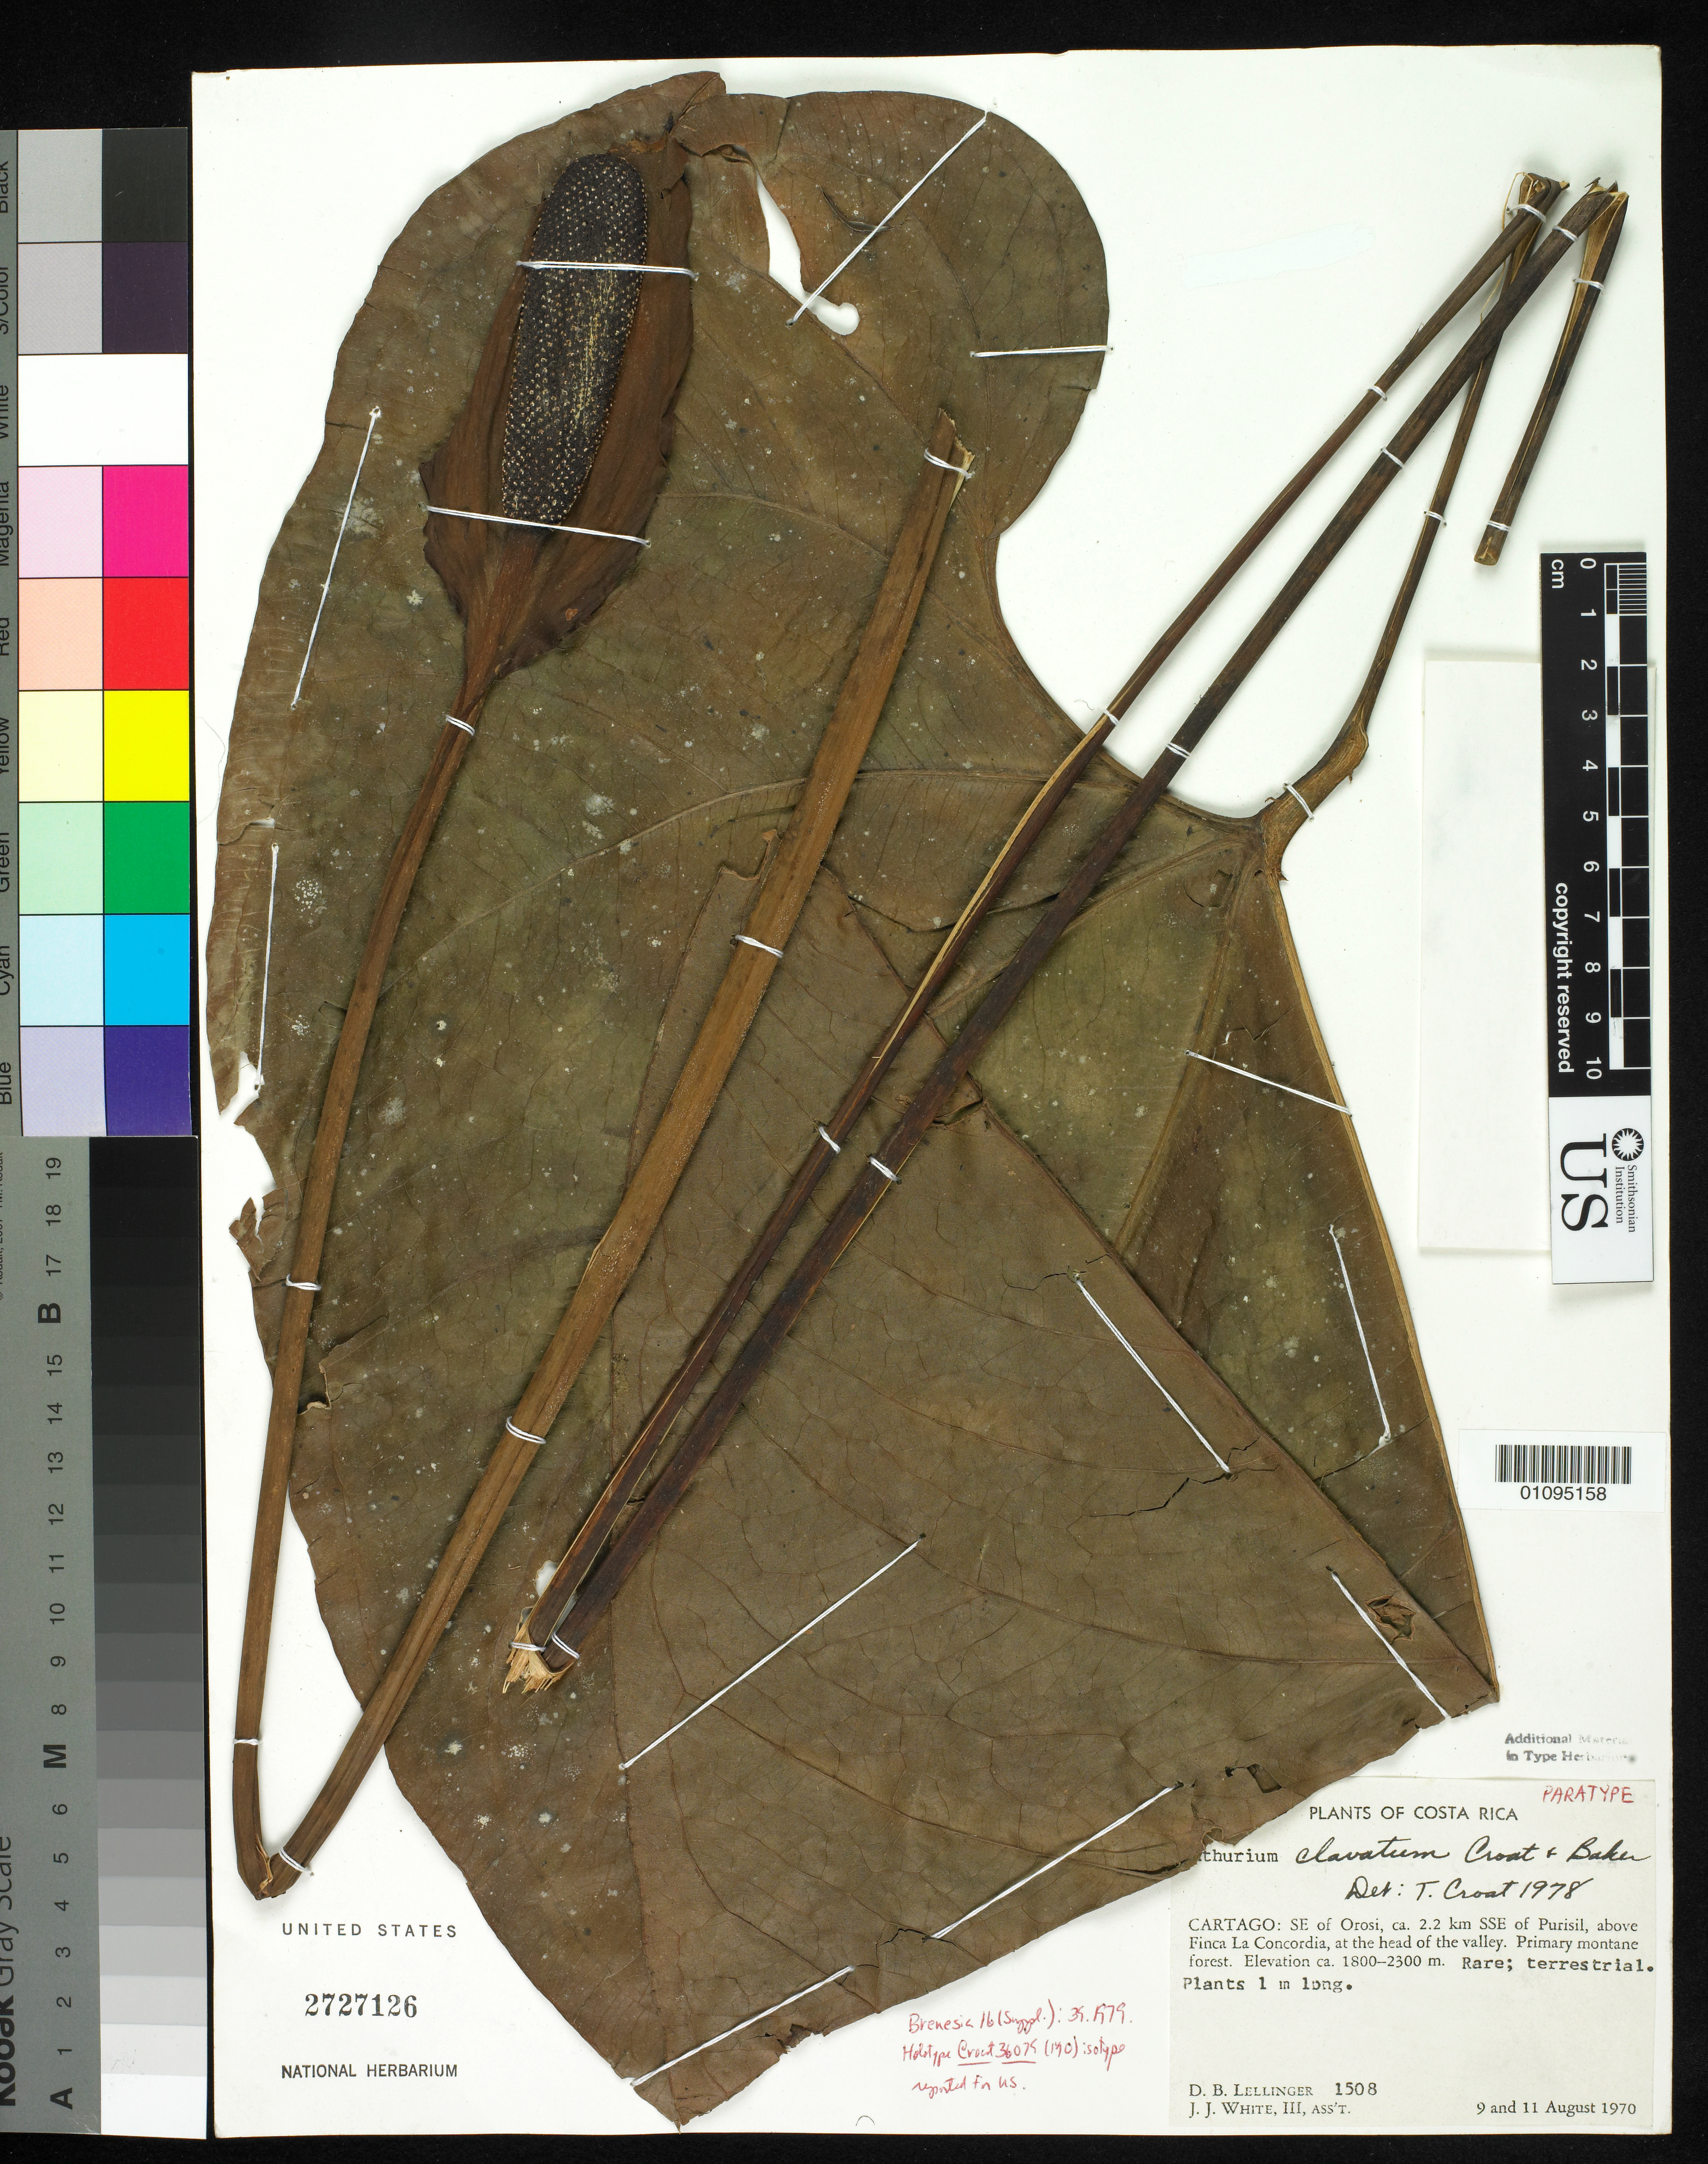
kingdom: Plantae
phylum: Tracheophyta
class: Liliopsida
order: Alismatales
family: Araceae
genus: Anthurium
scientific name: Anthurium clavatum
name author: Croat & R.A. Baker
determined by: Croat, Thomas B., Missouri Botanical Garden (MO)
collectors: D. B. Lellinger & J. J. White III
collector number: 1508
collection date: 1970-08-09,1970-08-11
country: Costa Rica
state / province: Cartago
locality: SE of Orosi, ca. 2.2 km SSE of Purisil, above Finca La Concordia at the head of the valley.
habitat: Primary montane forest.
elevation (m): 1800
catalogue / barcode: US 2727126